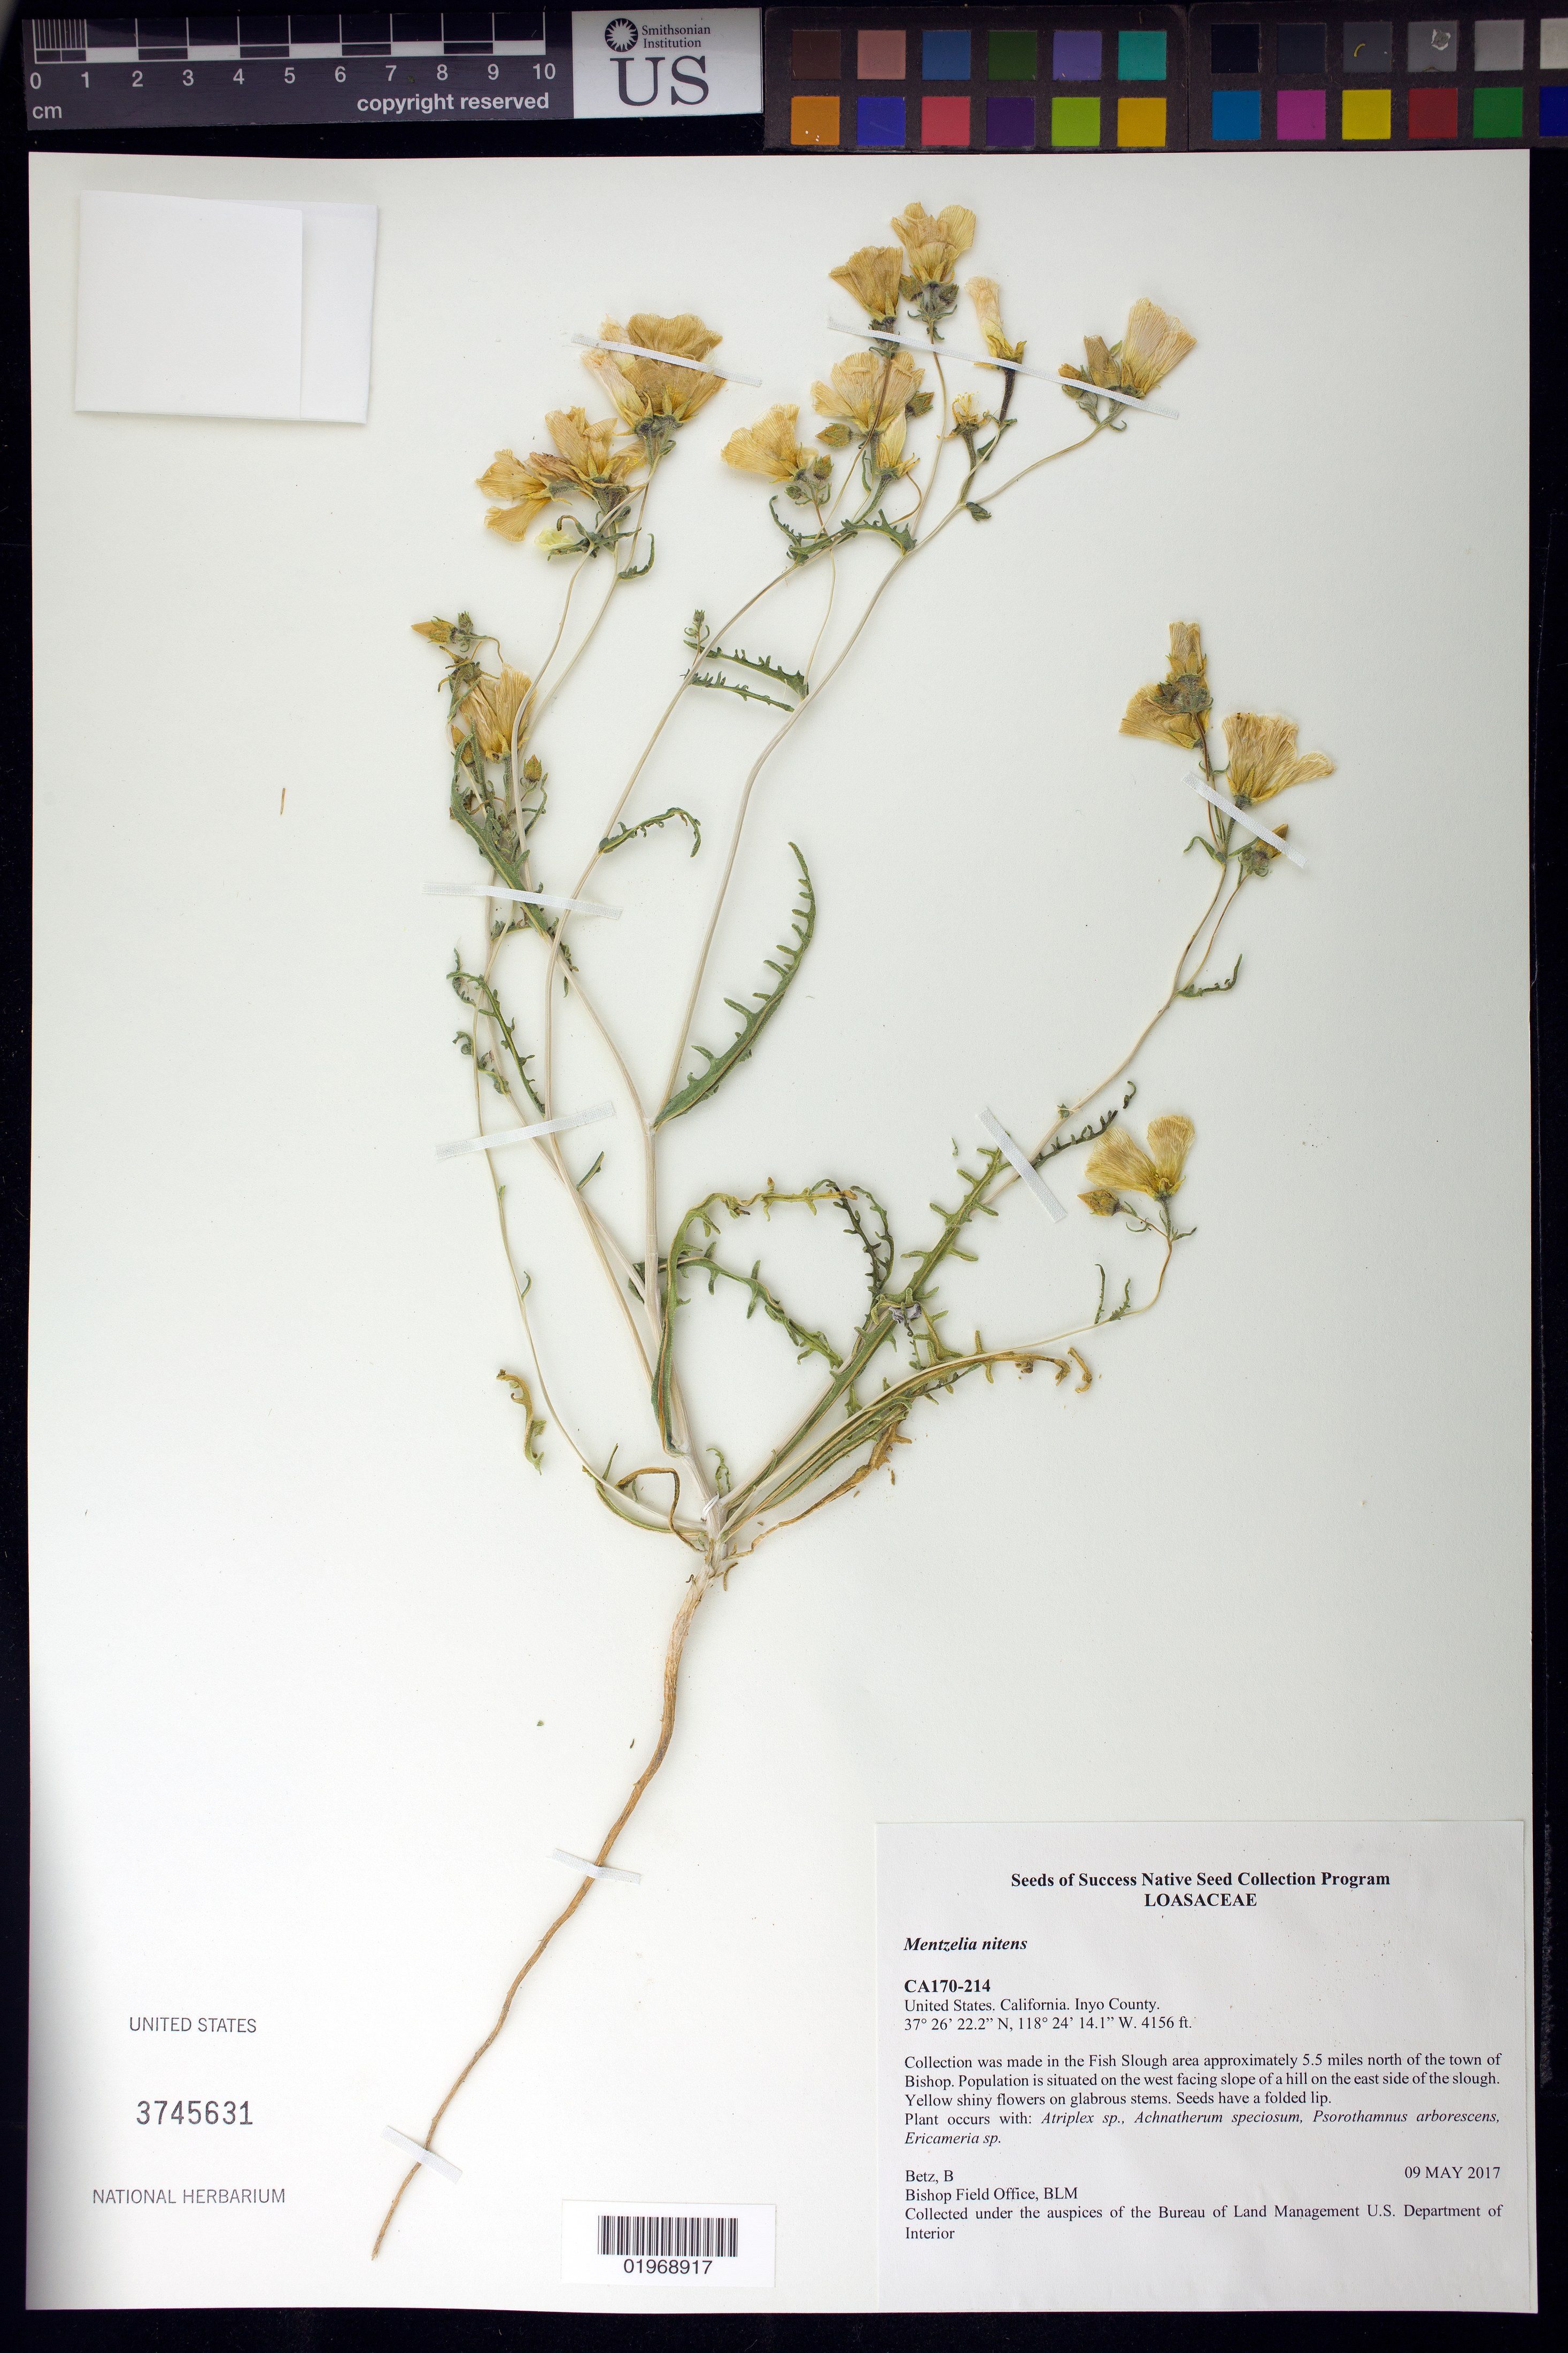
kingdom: Plantae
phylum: Tracheophyta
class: Magnoliopsida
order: Cornales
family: Loasaceae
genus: Mentzelia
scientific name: Mentzelia nitens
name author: Greene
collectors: B. Betz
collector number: CA170-214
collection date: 2017-05-09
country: United States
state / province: California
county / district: Inyo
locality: Fish Slough area approx. 5.5 milesN of town of Bishop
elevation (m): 1267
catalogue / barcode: US 3745631